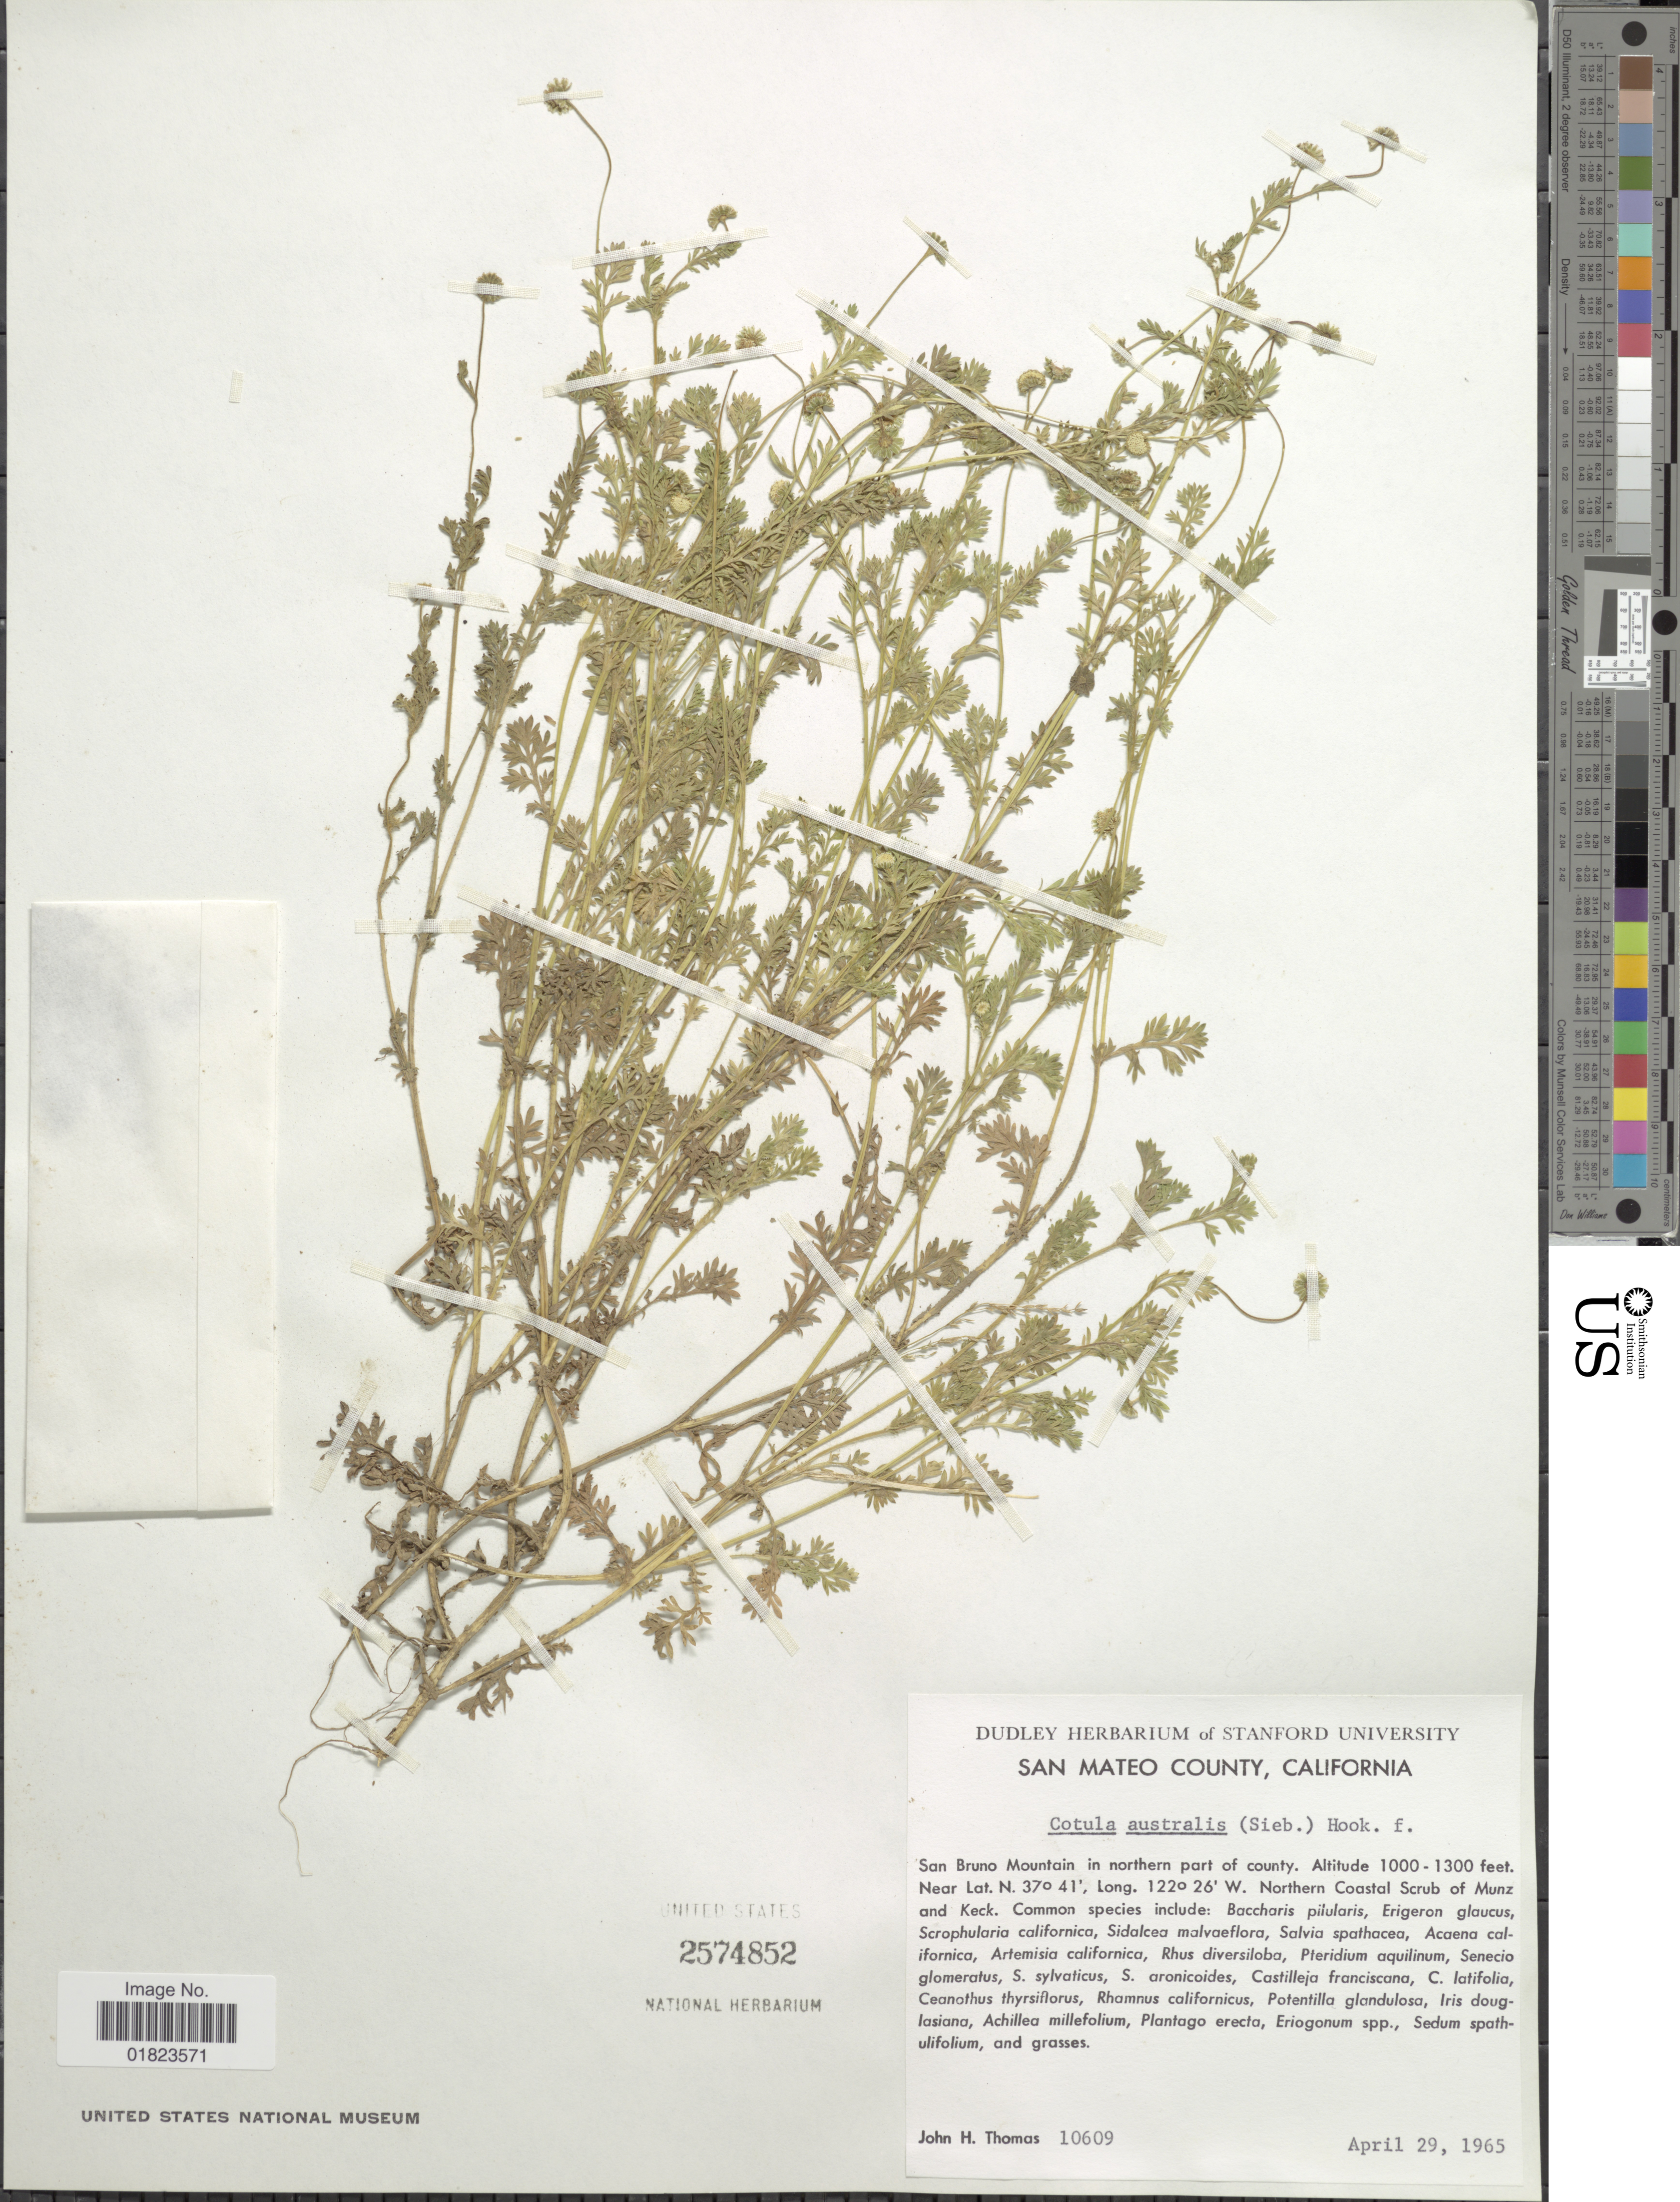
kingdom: Plantae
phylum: Tracheophyta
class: Magnoliopsida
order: Asterales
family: Asteraceae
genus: Cotula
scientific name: Cotula australis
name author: (Sieber ex Spreng.) Hook. f.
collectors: J. H. Thomas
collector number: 10609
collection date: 1965-04-29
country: United States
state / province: California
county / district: San Mateo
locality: San Mateo County, California. San Bruno Mountain, in northern part of county. Northern Coastal Scrub of Munz and Keck.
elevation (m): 305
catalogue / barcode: US 2574852